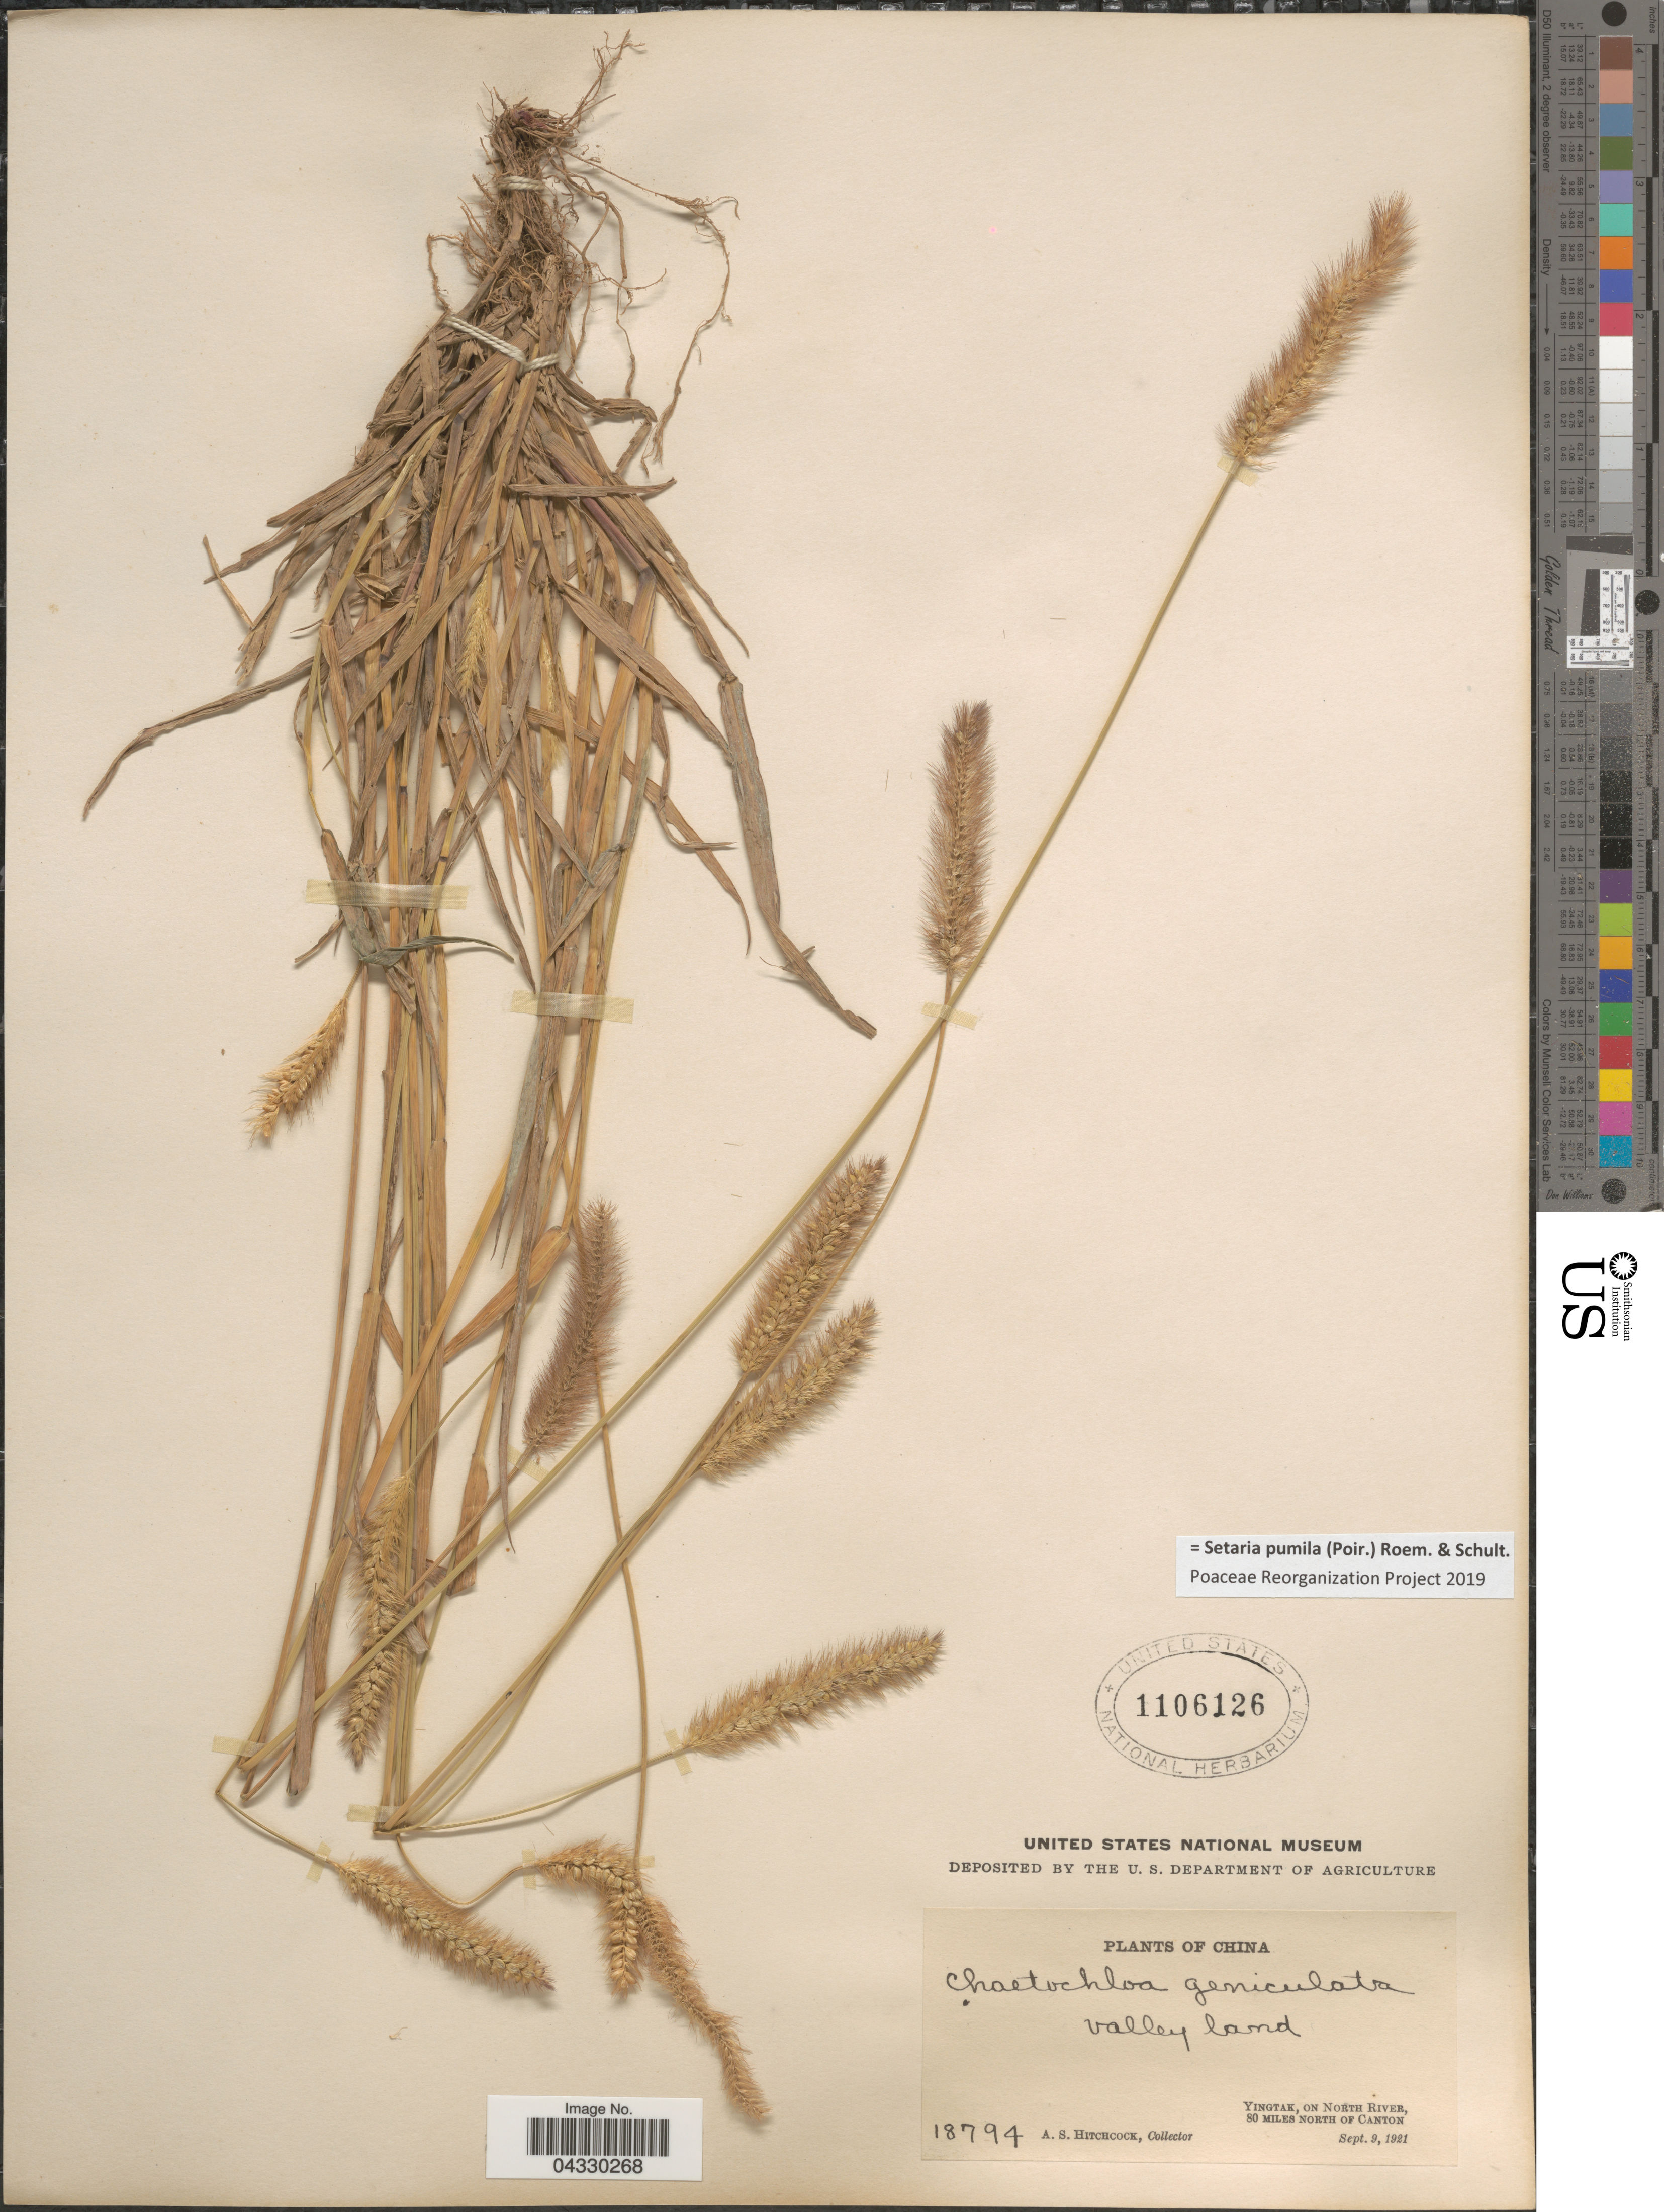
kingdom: Plantae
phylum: Tracheophyta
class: Liliopsida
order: Poales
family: Poaceae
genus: Setaria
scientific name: Setaria pumila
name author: (Poir.) Roem. & Schult.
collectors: A. S. Hitchcock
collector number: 18794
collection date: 1921-09-09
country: China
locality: Valley land. Yingtak, on North River, 80 miles north of Canton.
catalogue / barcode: US 1106126